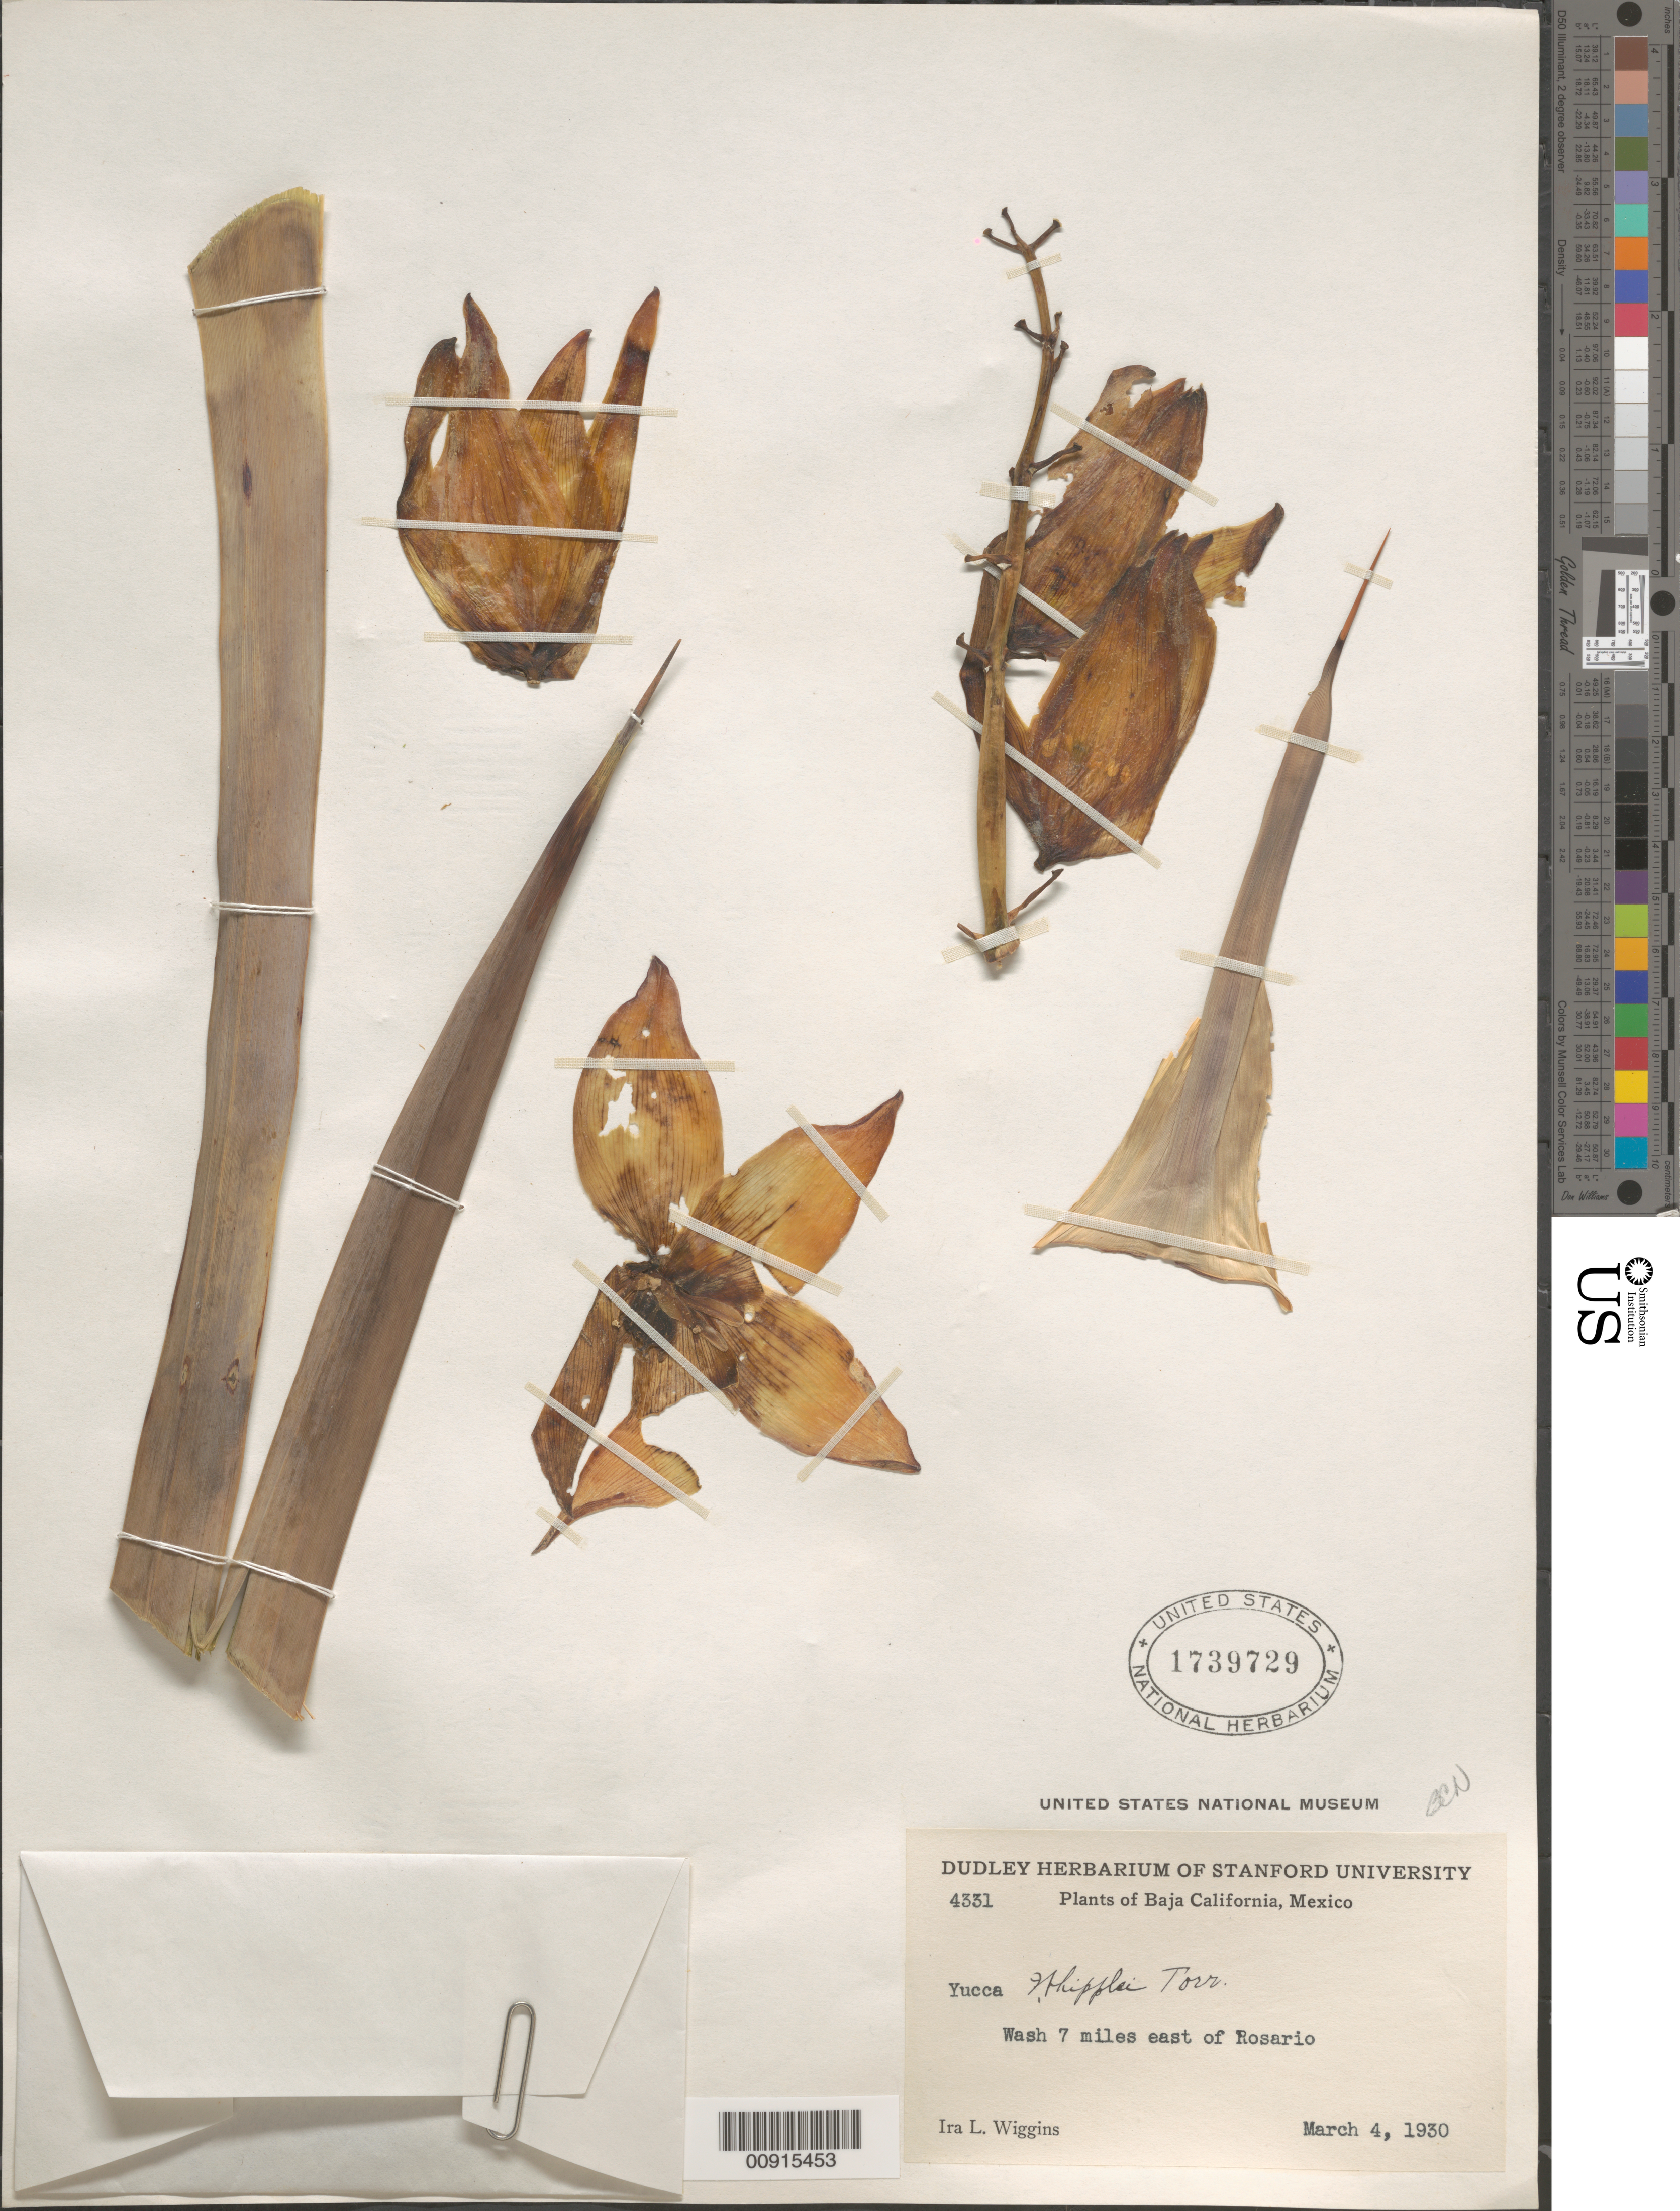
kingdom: Plantae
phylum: Tracheophyta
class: Liliopsida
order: Asparagales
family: Asparagaceae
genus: Yucca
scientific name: Yucca whipplei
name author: Torr.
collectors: I. L. Wiggins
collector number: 4331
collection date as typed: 04 Mar 1930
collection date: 1930-03-04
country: Mexico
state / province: Baja California Norte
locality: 7 miles east of Rosario. Baja California.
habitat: Wash.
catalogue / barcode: US 1739729